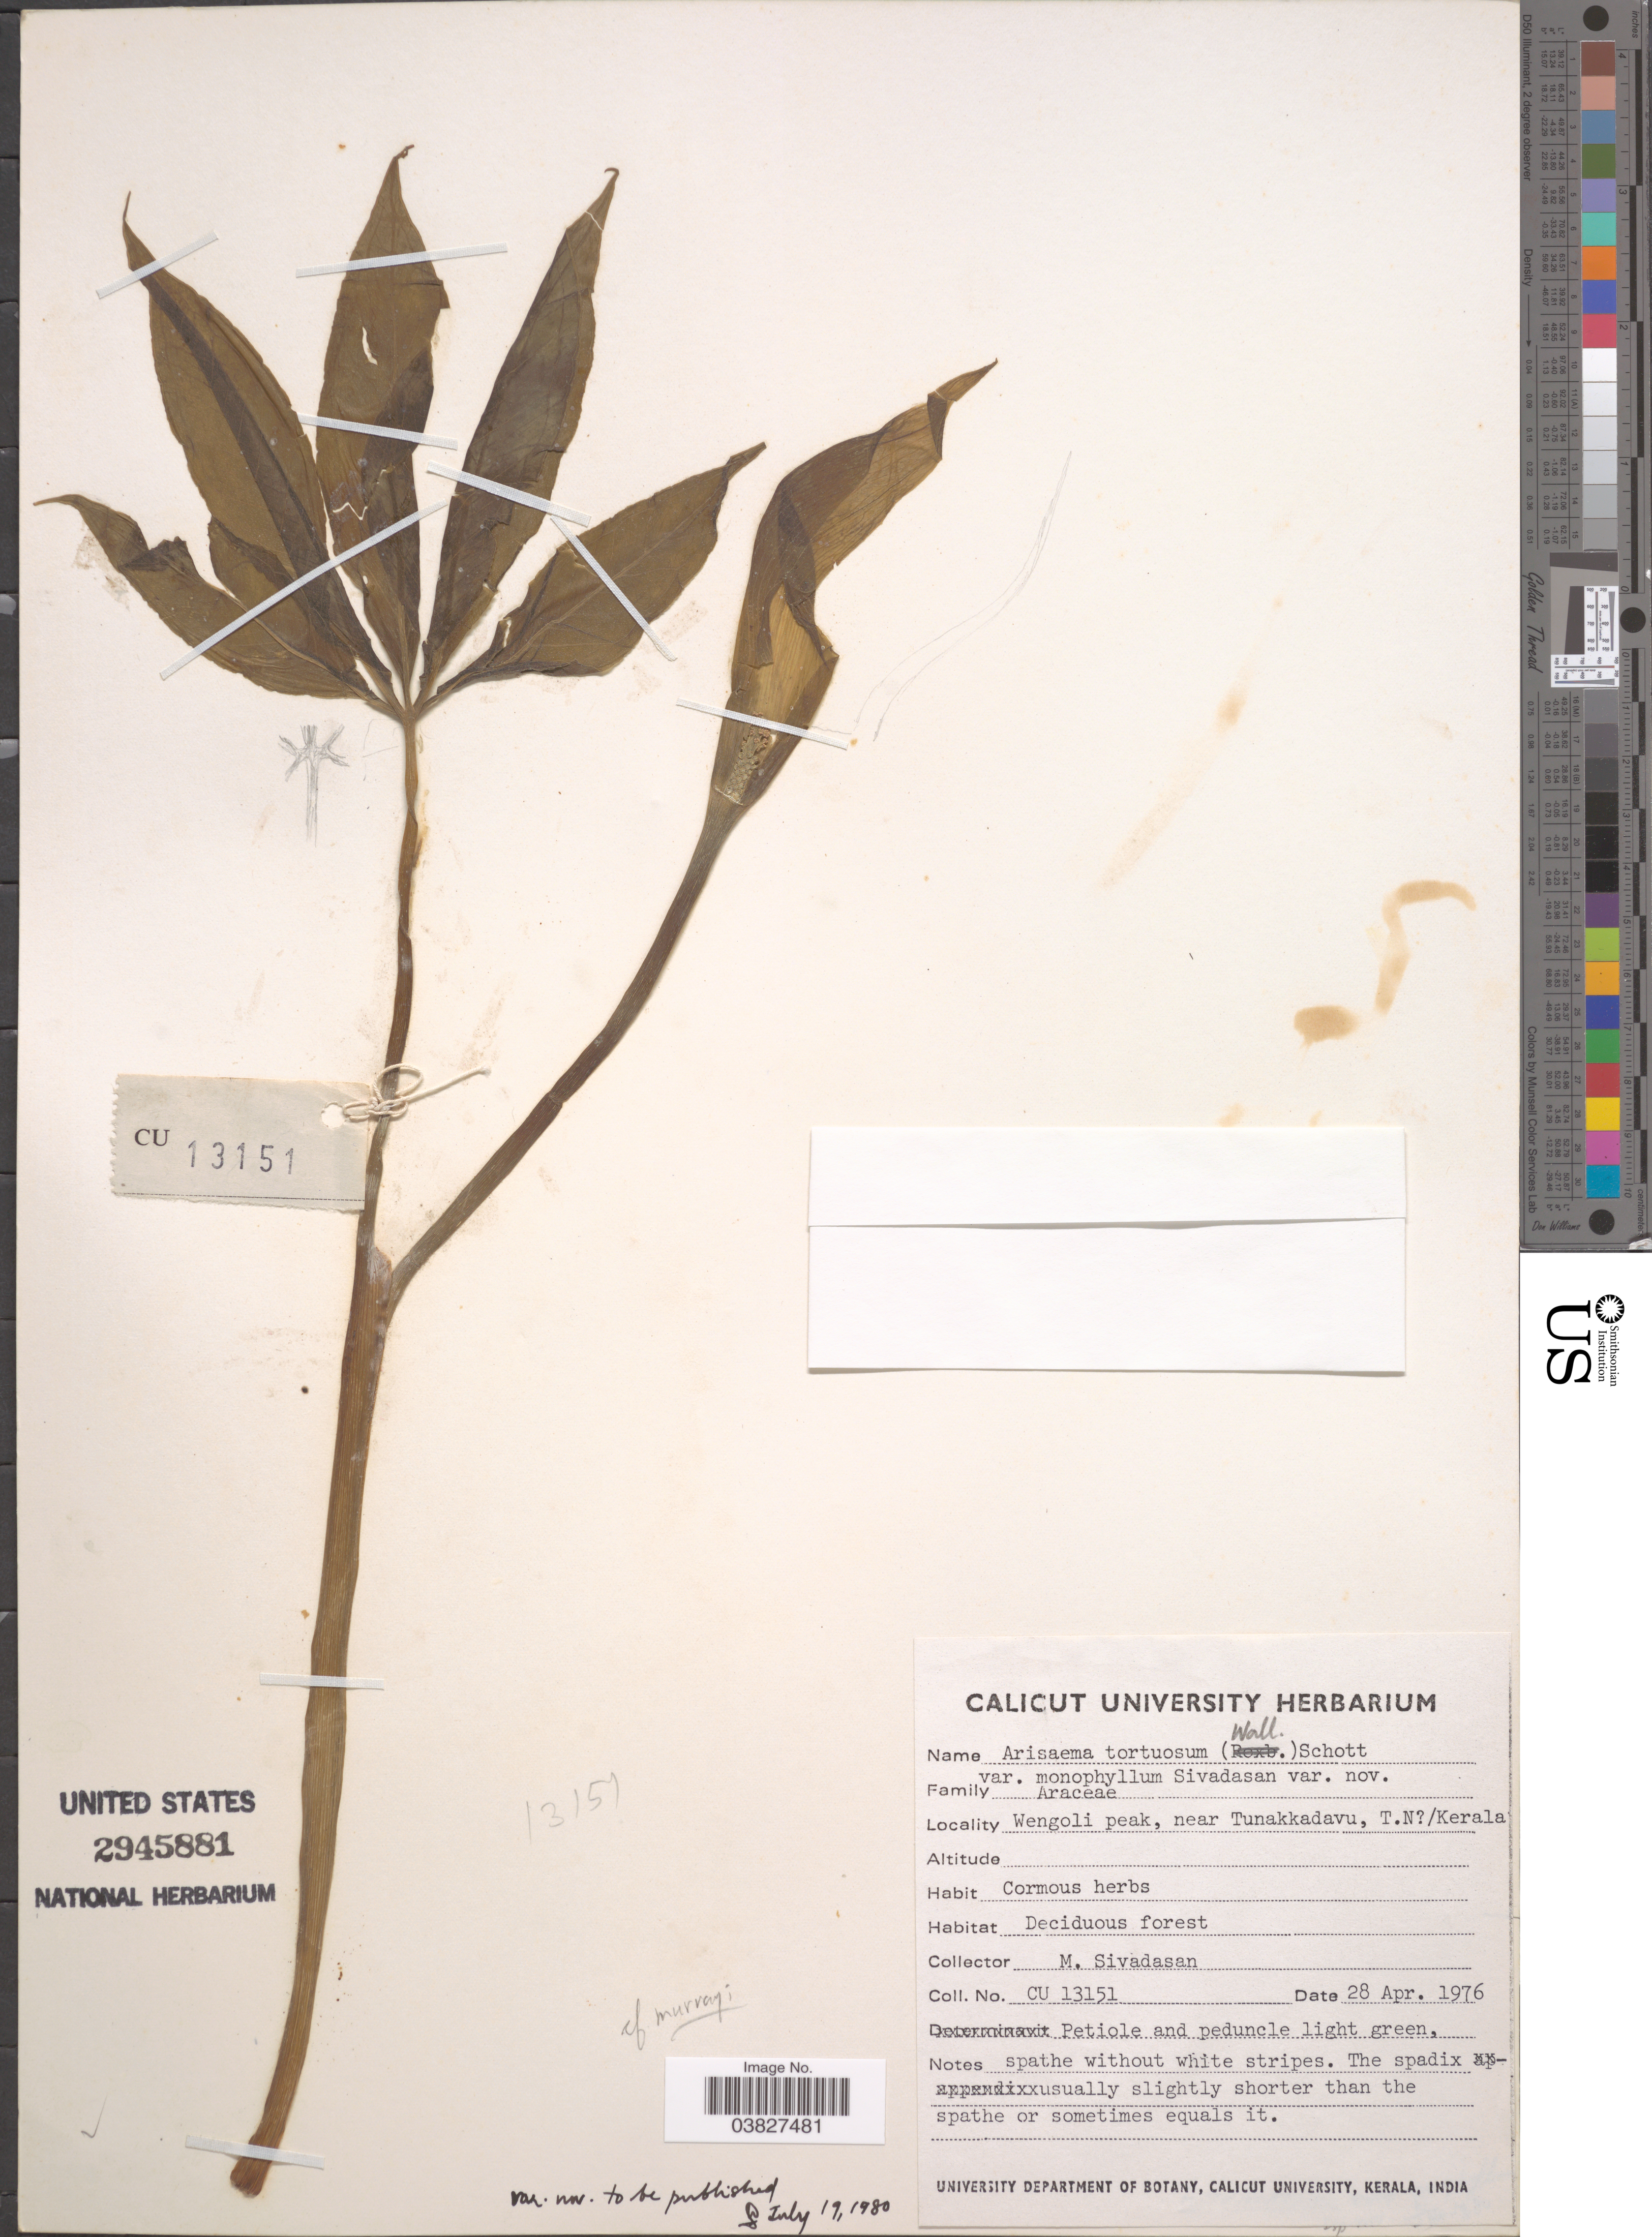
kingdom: Plantae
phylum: Tracheophyta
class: Liliopsida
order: Alismatales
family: Araceae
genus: Arisaema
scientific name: Arisaema tortuosum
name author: (Wall.) Schott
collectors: M. Sivadasan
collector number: CU13151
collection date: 1976-04-28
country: India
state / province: Kerala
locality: Wengoli peak, near Tunakkadavu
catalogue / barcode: US 2945881